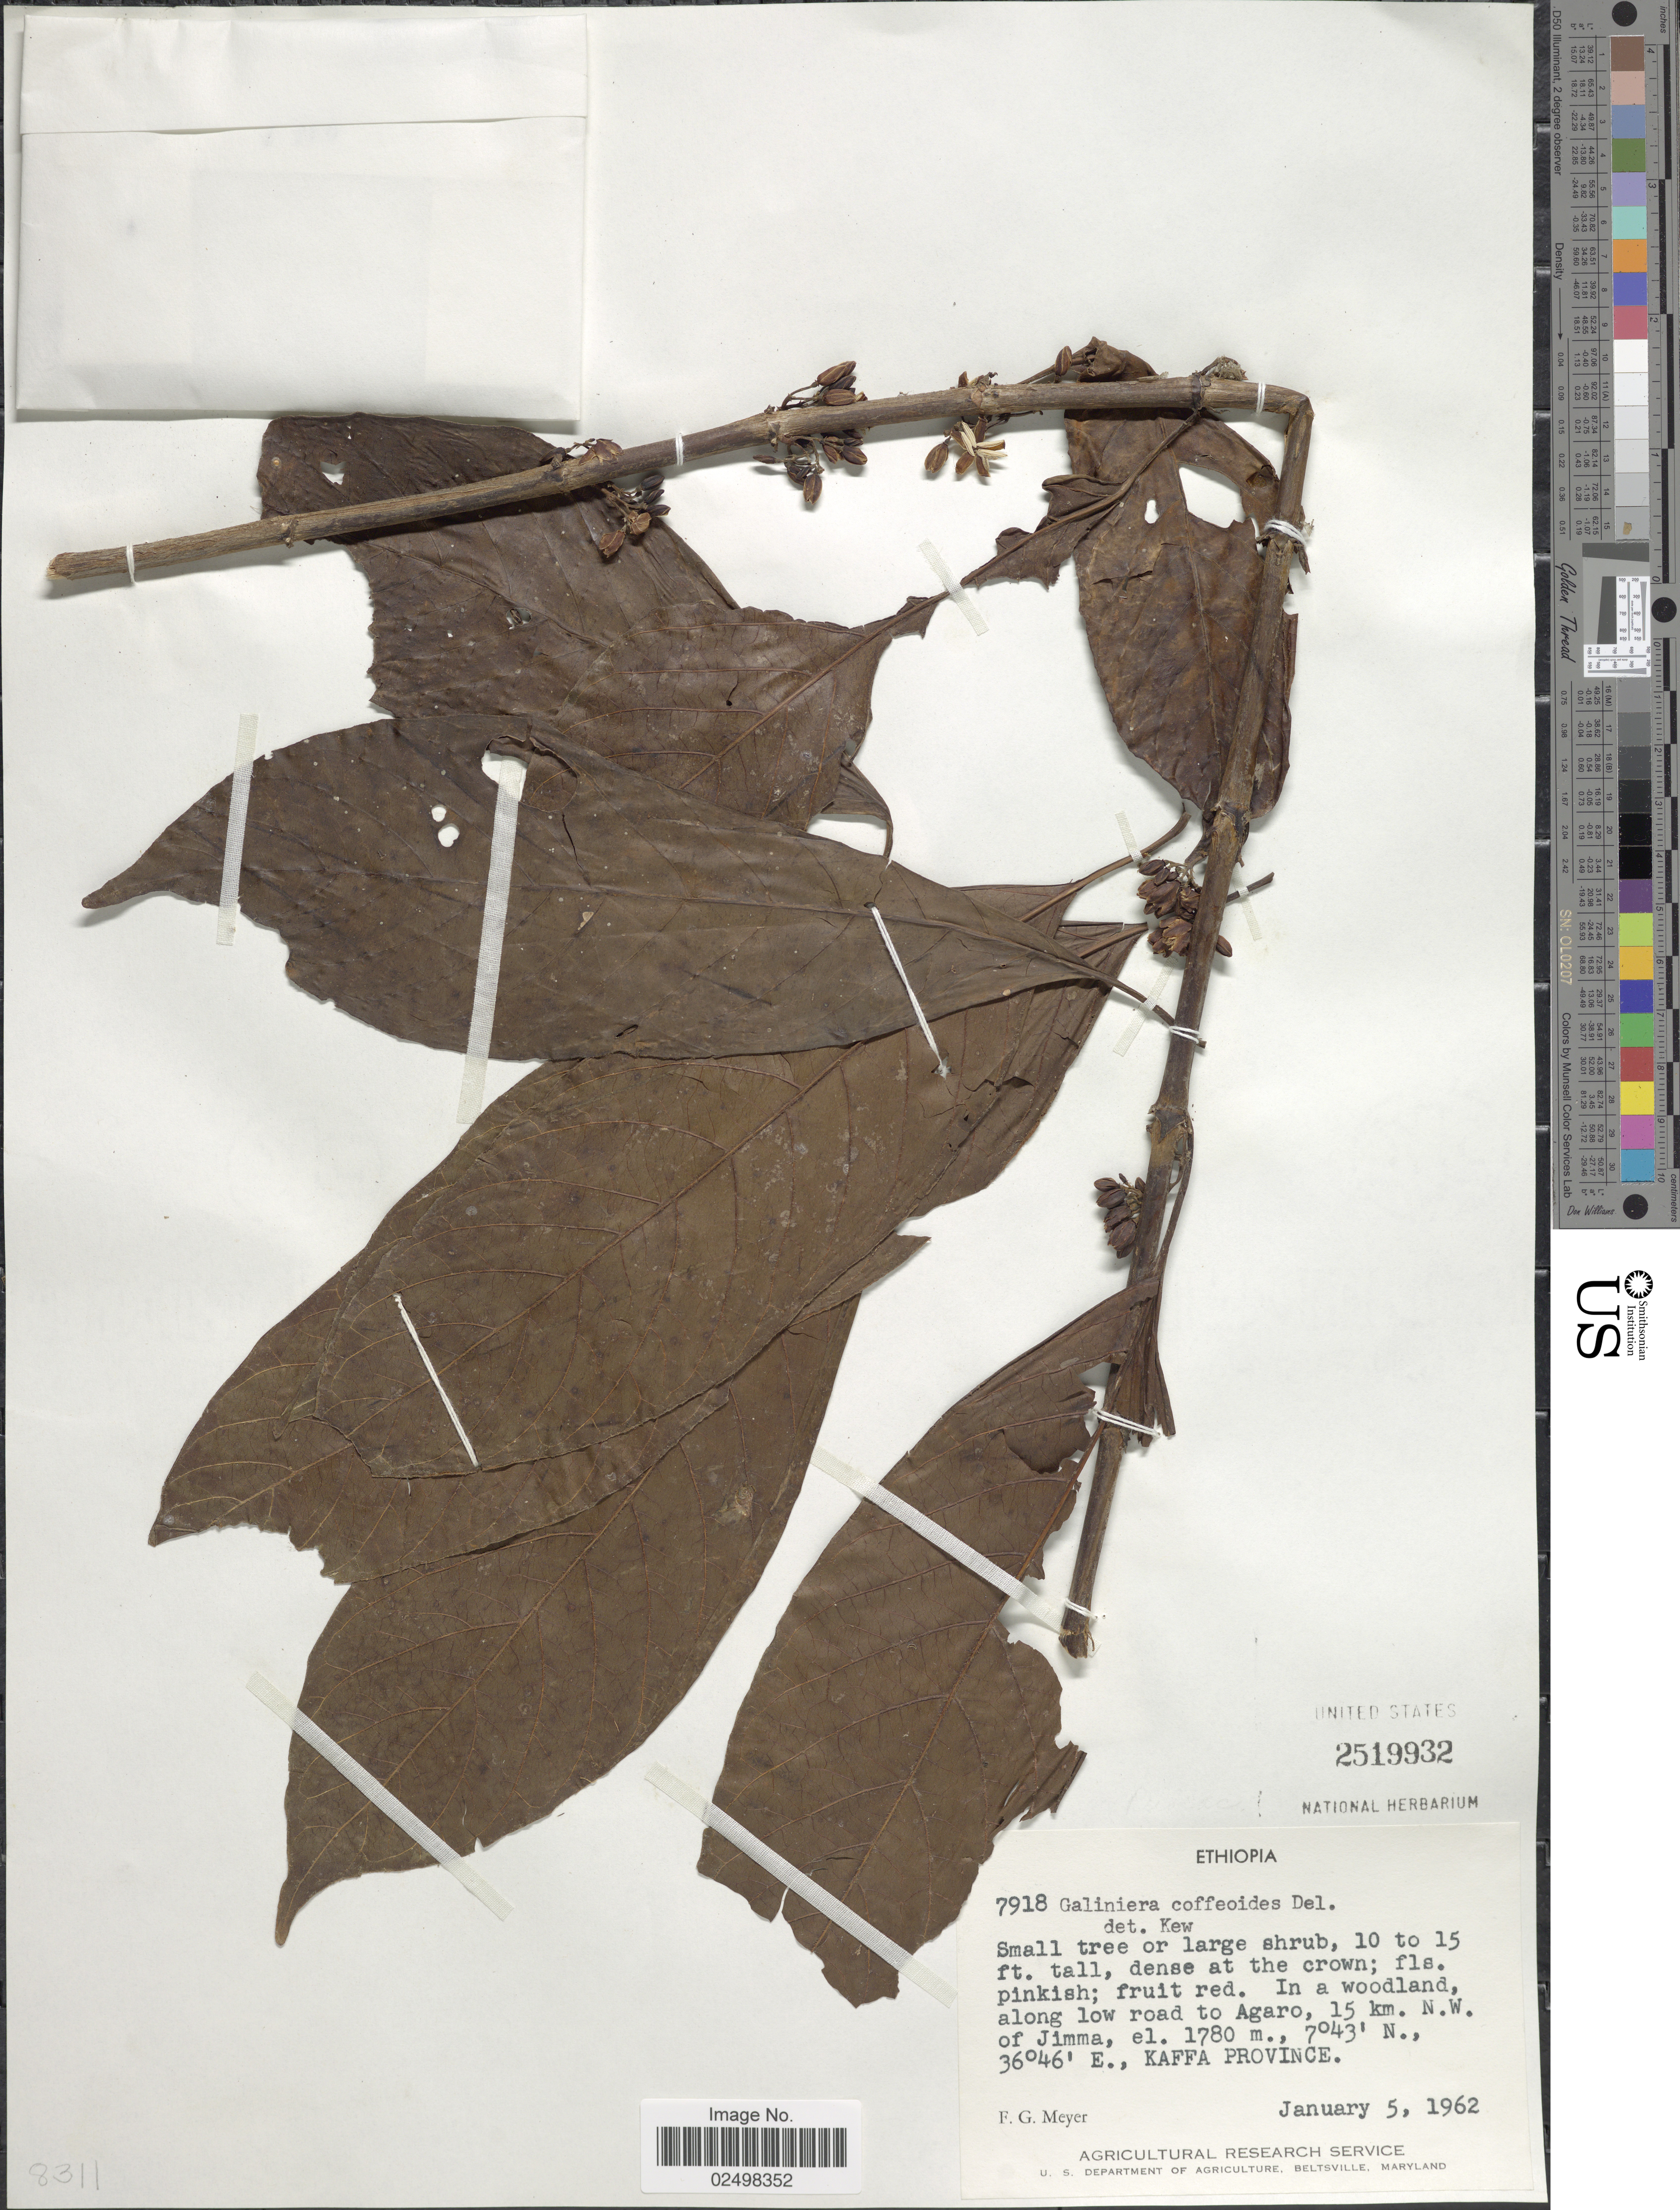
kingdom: Plantae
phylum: Tracheophyta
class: Magnoliopsida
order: Gentianales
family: Rubiaceae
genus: Galiniera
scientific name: Galiniera coffeoides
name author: Delile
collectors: F. G. Meyer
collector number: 7918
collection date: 1962-01-05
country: Ethiopia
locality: Along road to Agaro, 15 km N. W. of Jimma, Kaffa Province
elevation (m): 1780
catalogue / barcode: US 2519932